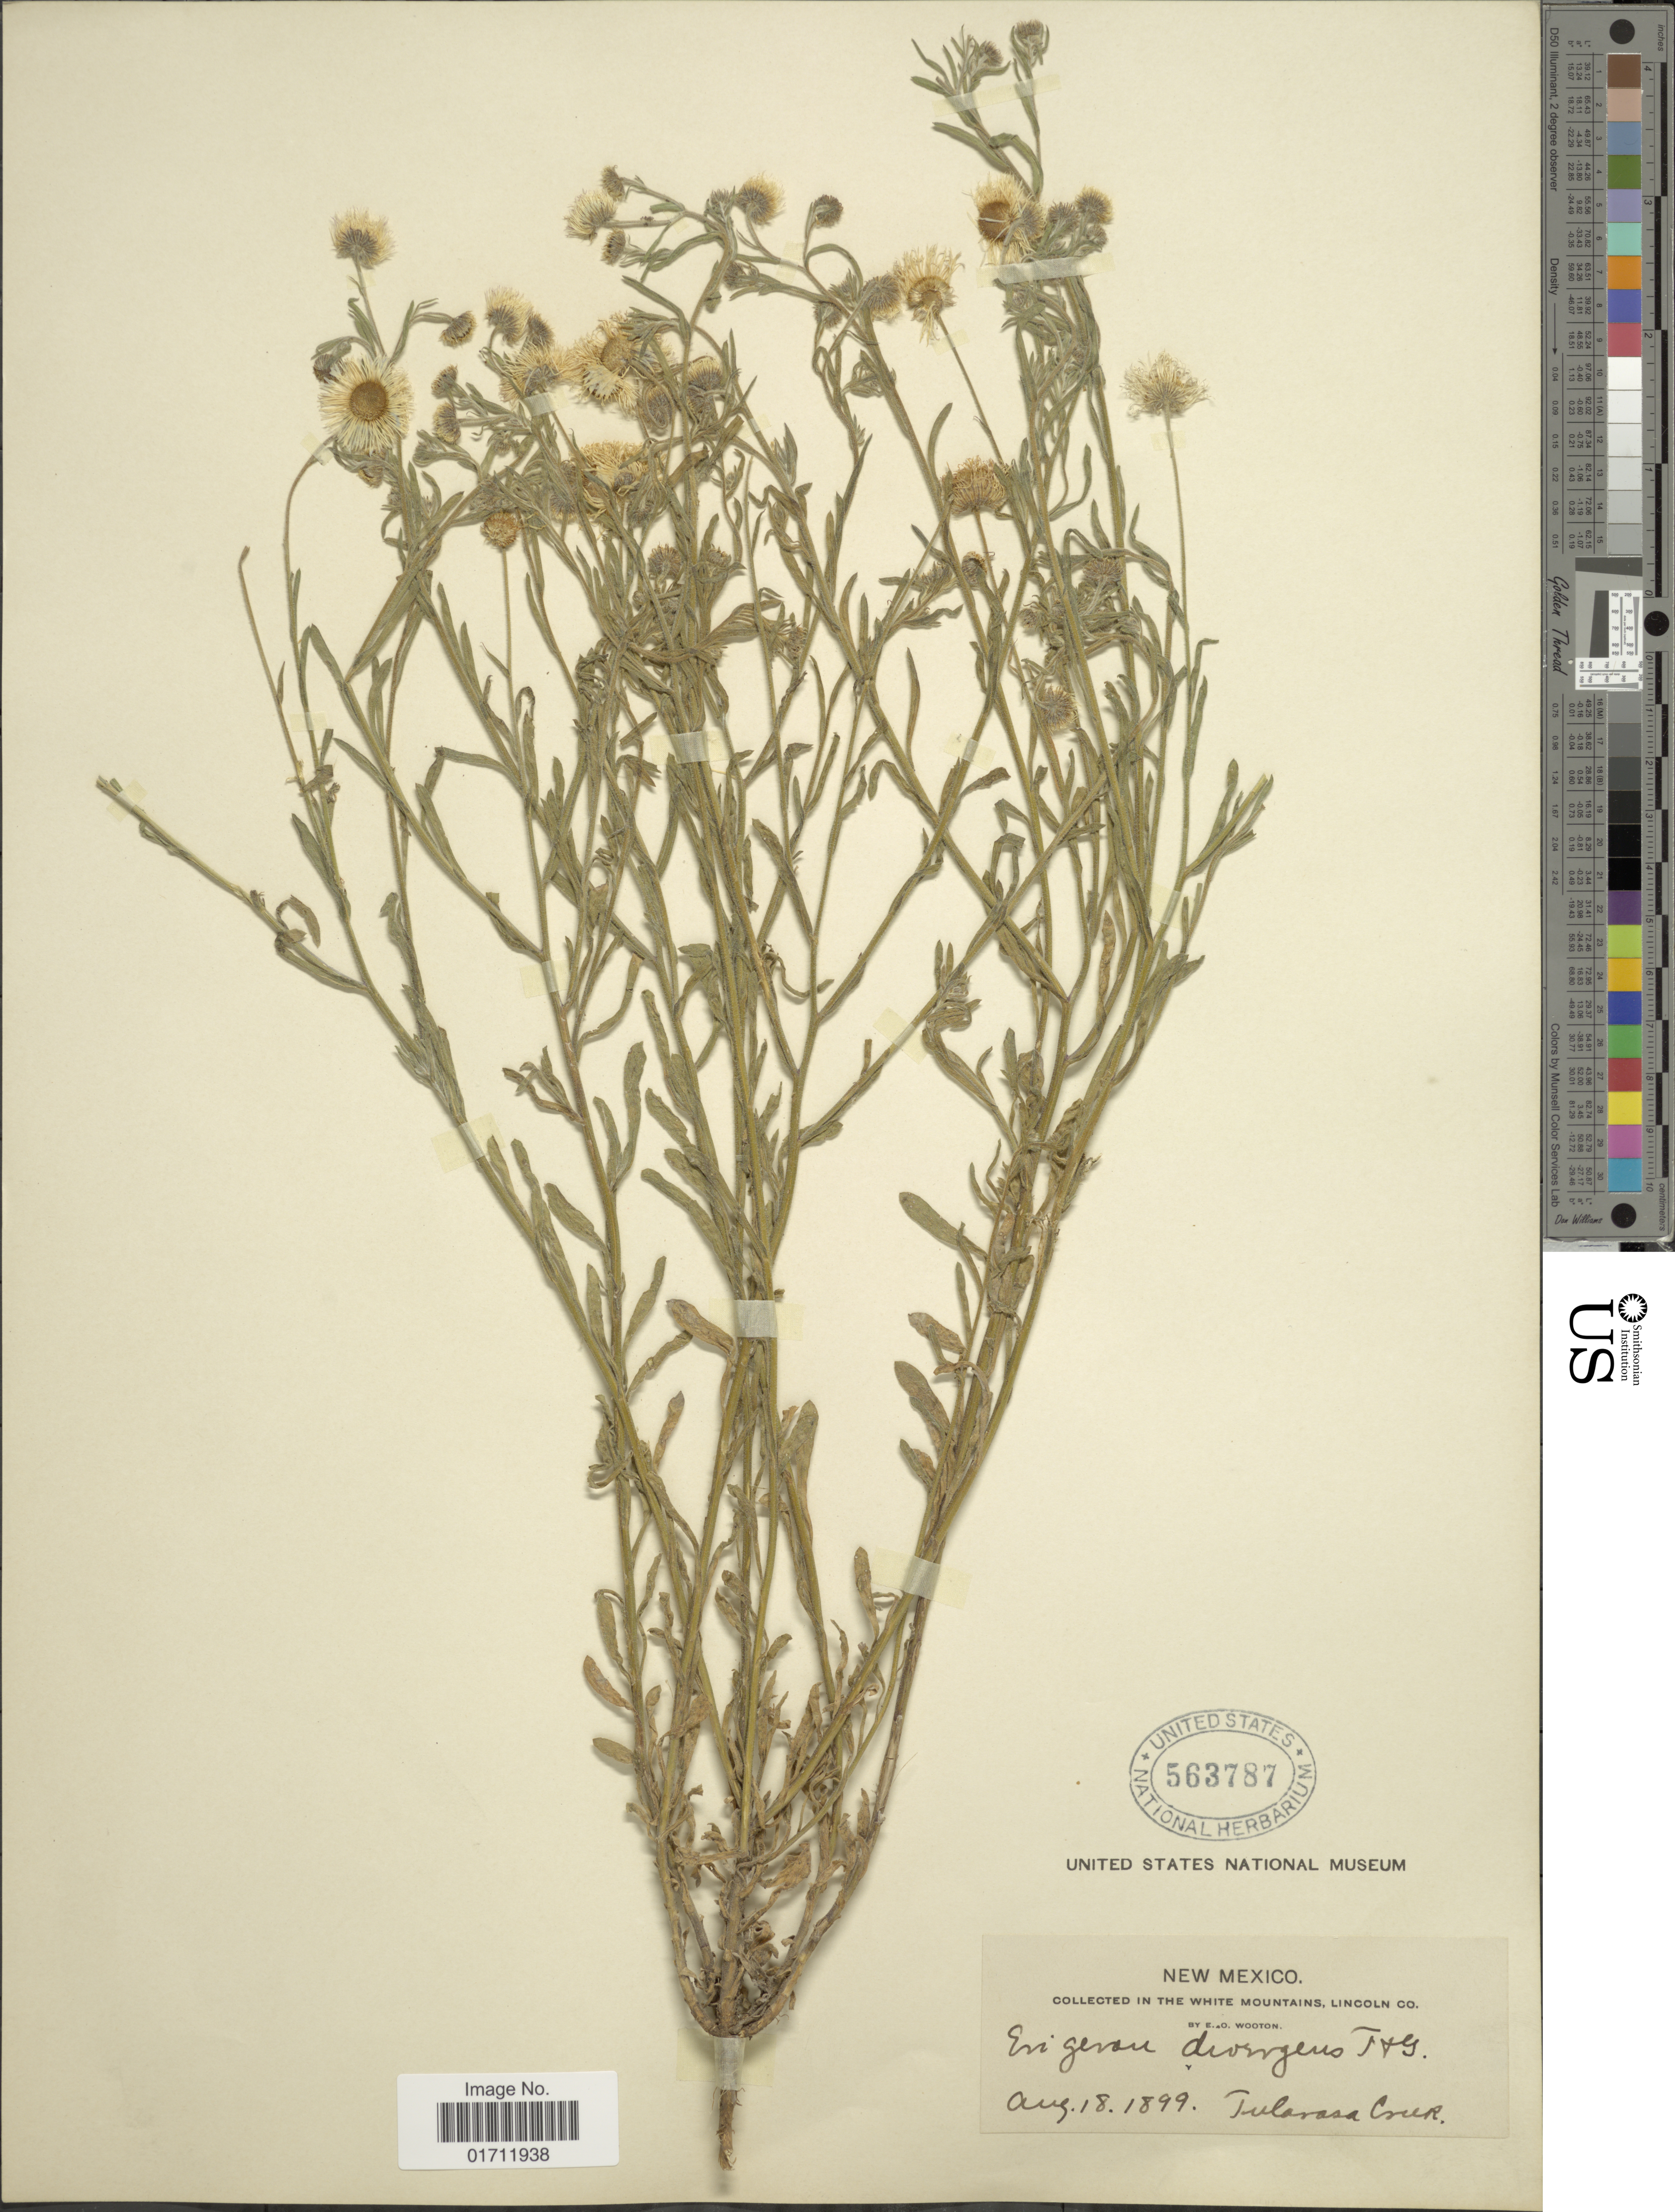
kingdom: Plantae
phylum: Tracheophyta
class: Magnoliopsida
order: Asterales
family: Asteraceae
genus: Erigeron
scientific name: Erigeron divergens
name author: Torr. & A. Gray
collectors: E. O. Wooton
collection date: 1899-08-18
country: United States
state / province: New Mexico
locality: In the White Mountains, Lincoln Co, Tularasa Creek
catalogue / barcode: US 563787